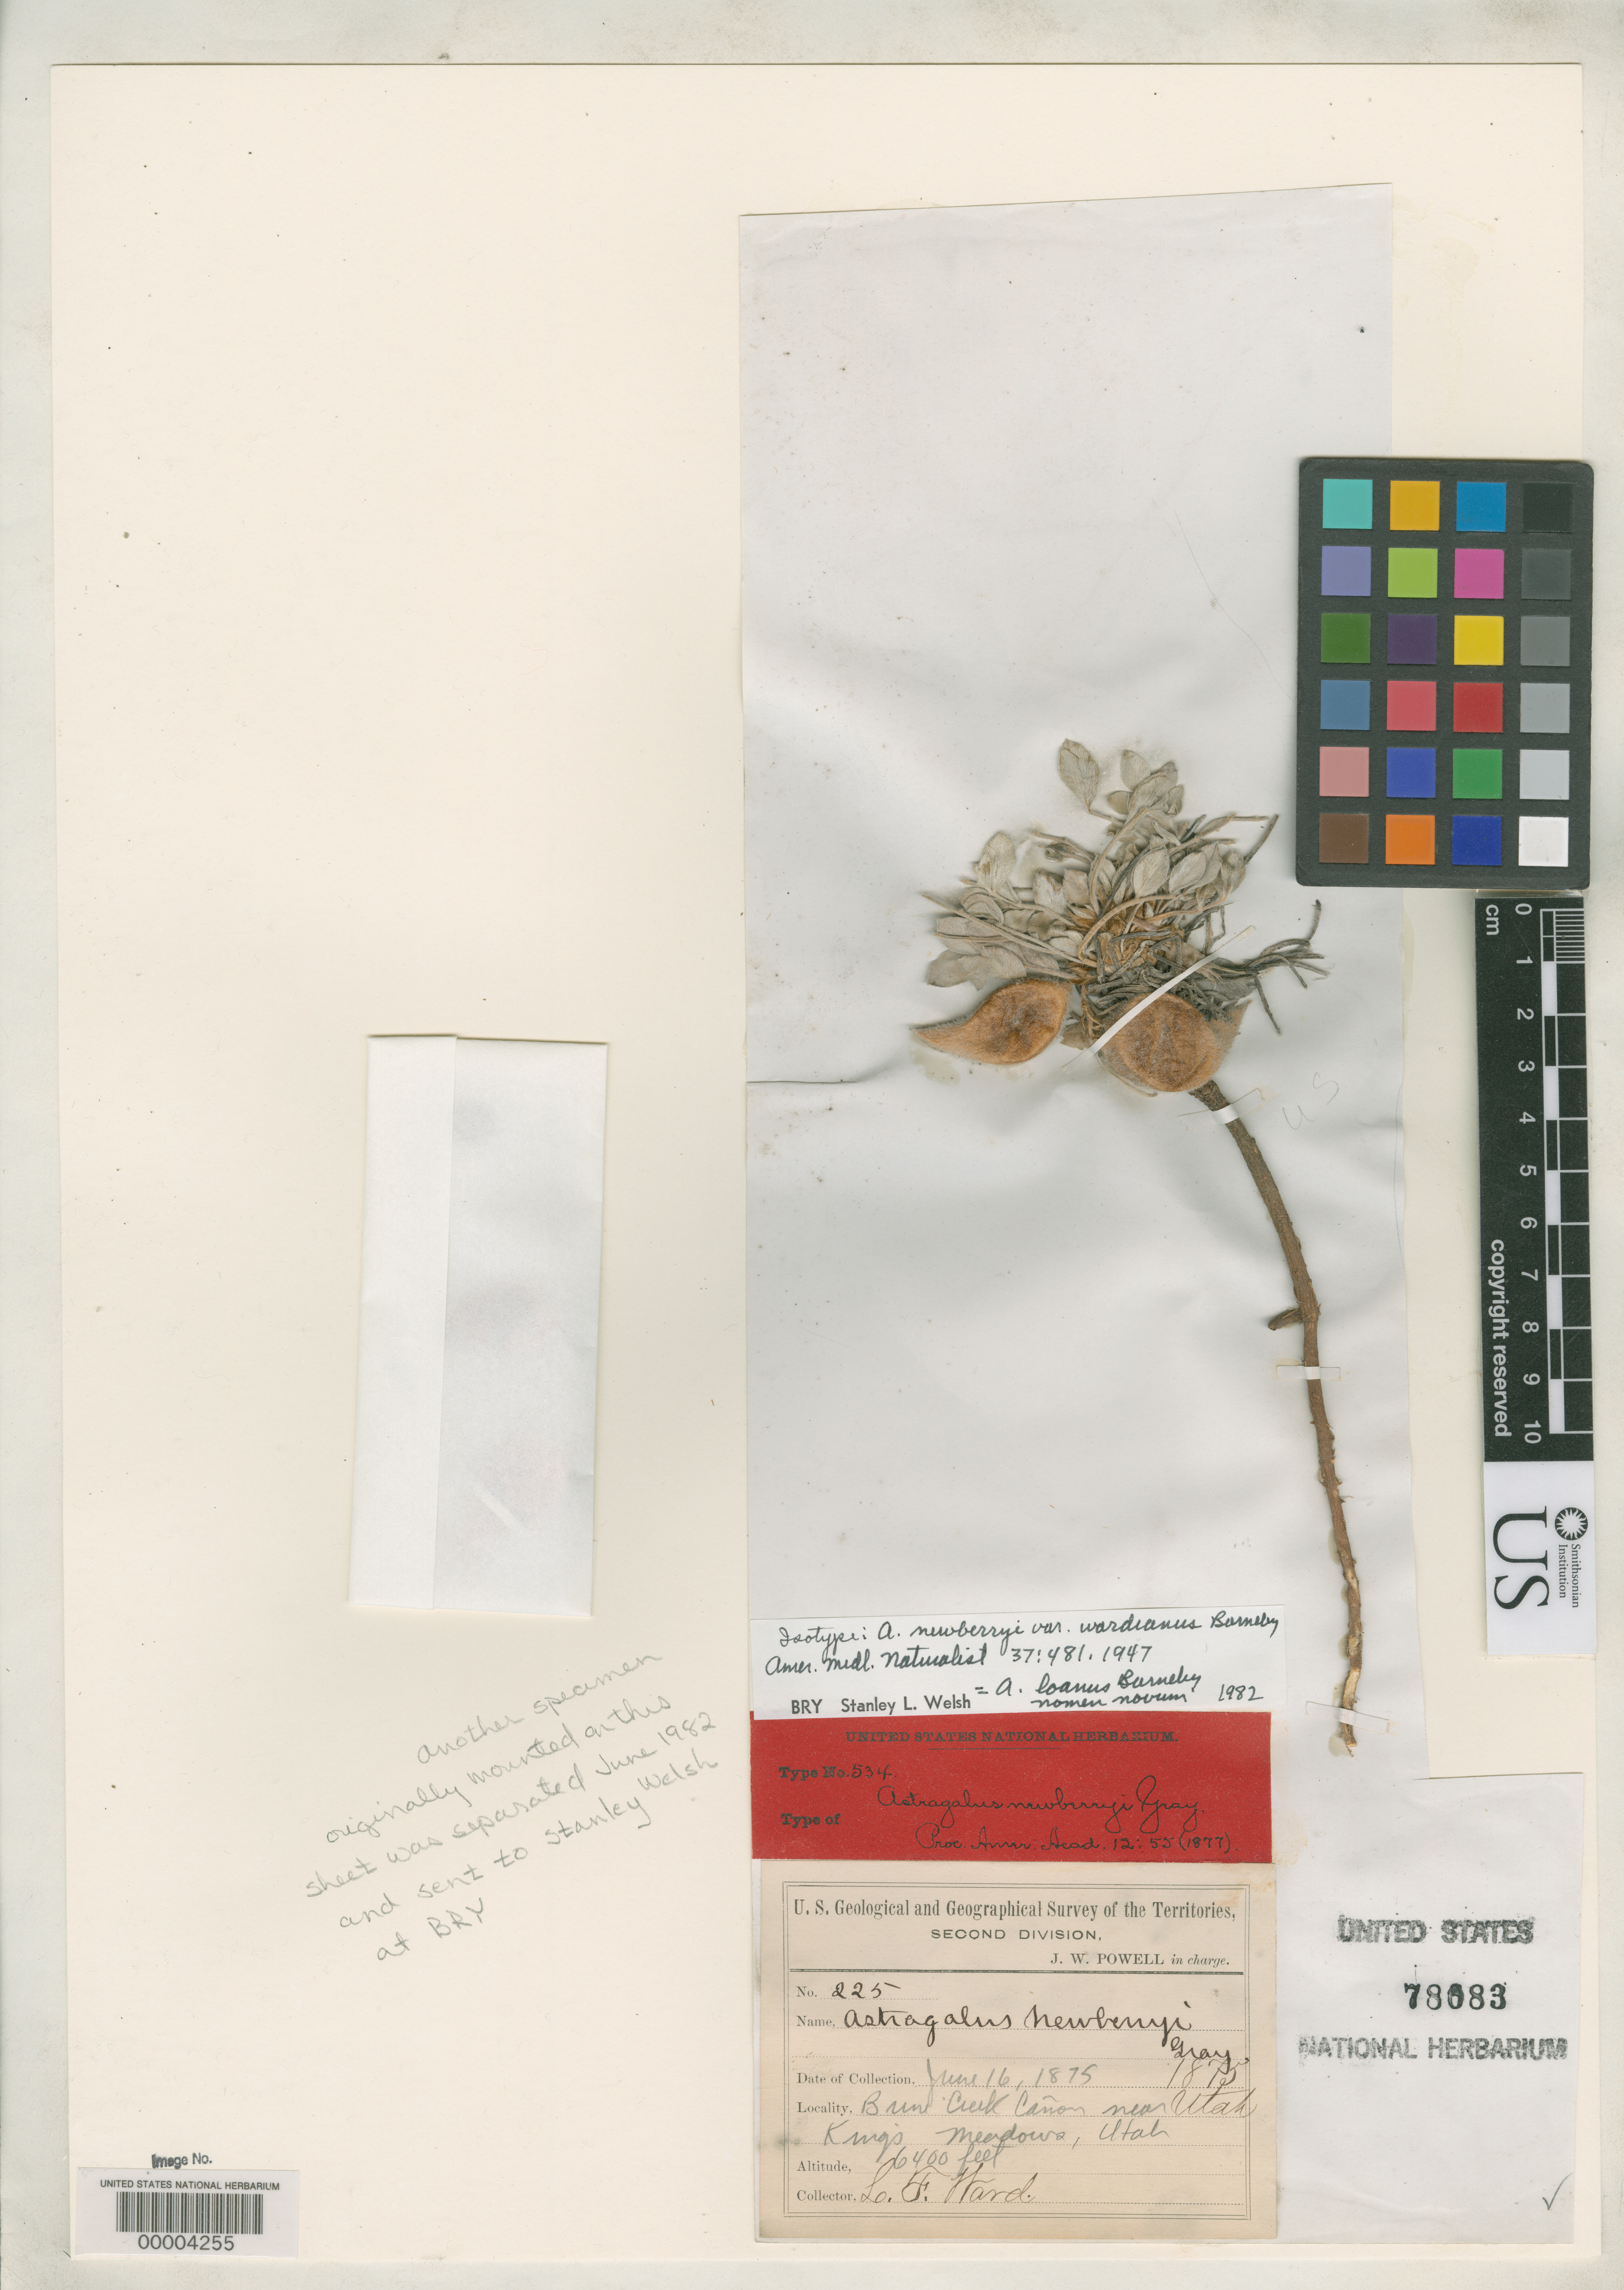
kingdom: Plantae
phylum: Tracheophyta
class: Magnoliopsida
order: Fabales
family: Fabaceae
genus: Astragalus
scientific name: Astragalus newberryi var. wardianus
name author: Barneby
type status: Isotype; Isosyntype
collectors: L. F. Ward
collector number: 225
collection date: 1875-06-16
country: United States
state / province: Utah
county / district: Sevier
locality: Pine Creek Cañon neaer King's Meadows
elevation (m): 1951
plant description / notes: Type (mis?) cited as Newberry 223 by Barneby.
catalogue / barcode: US 78083